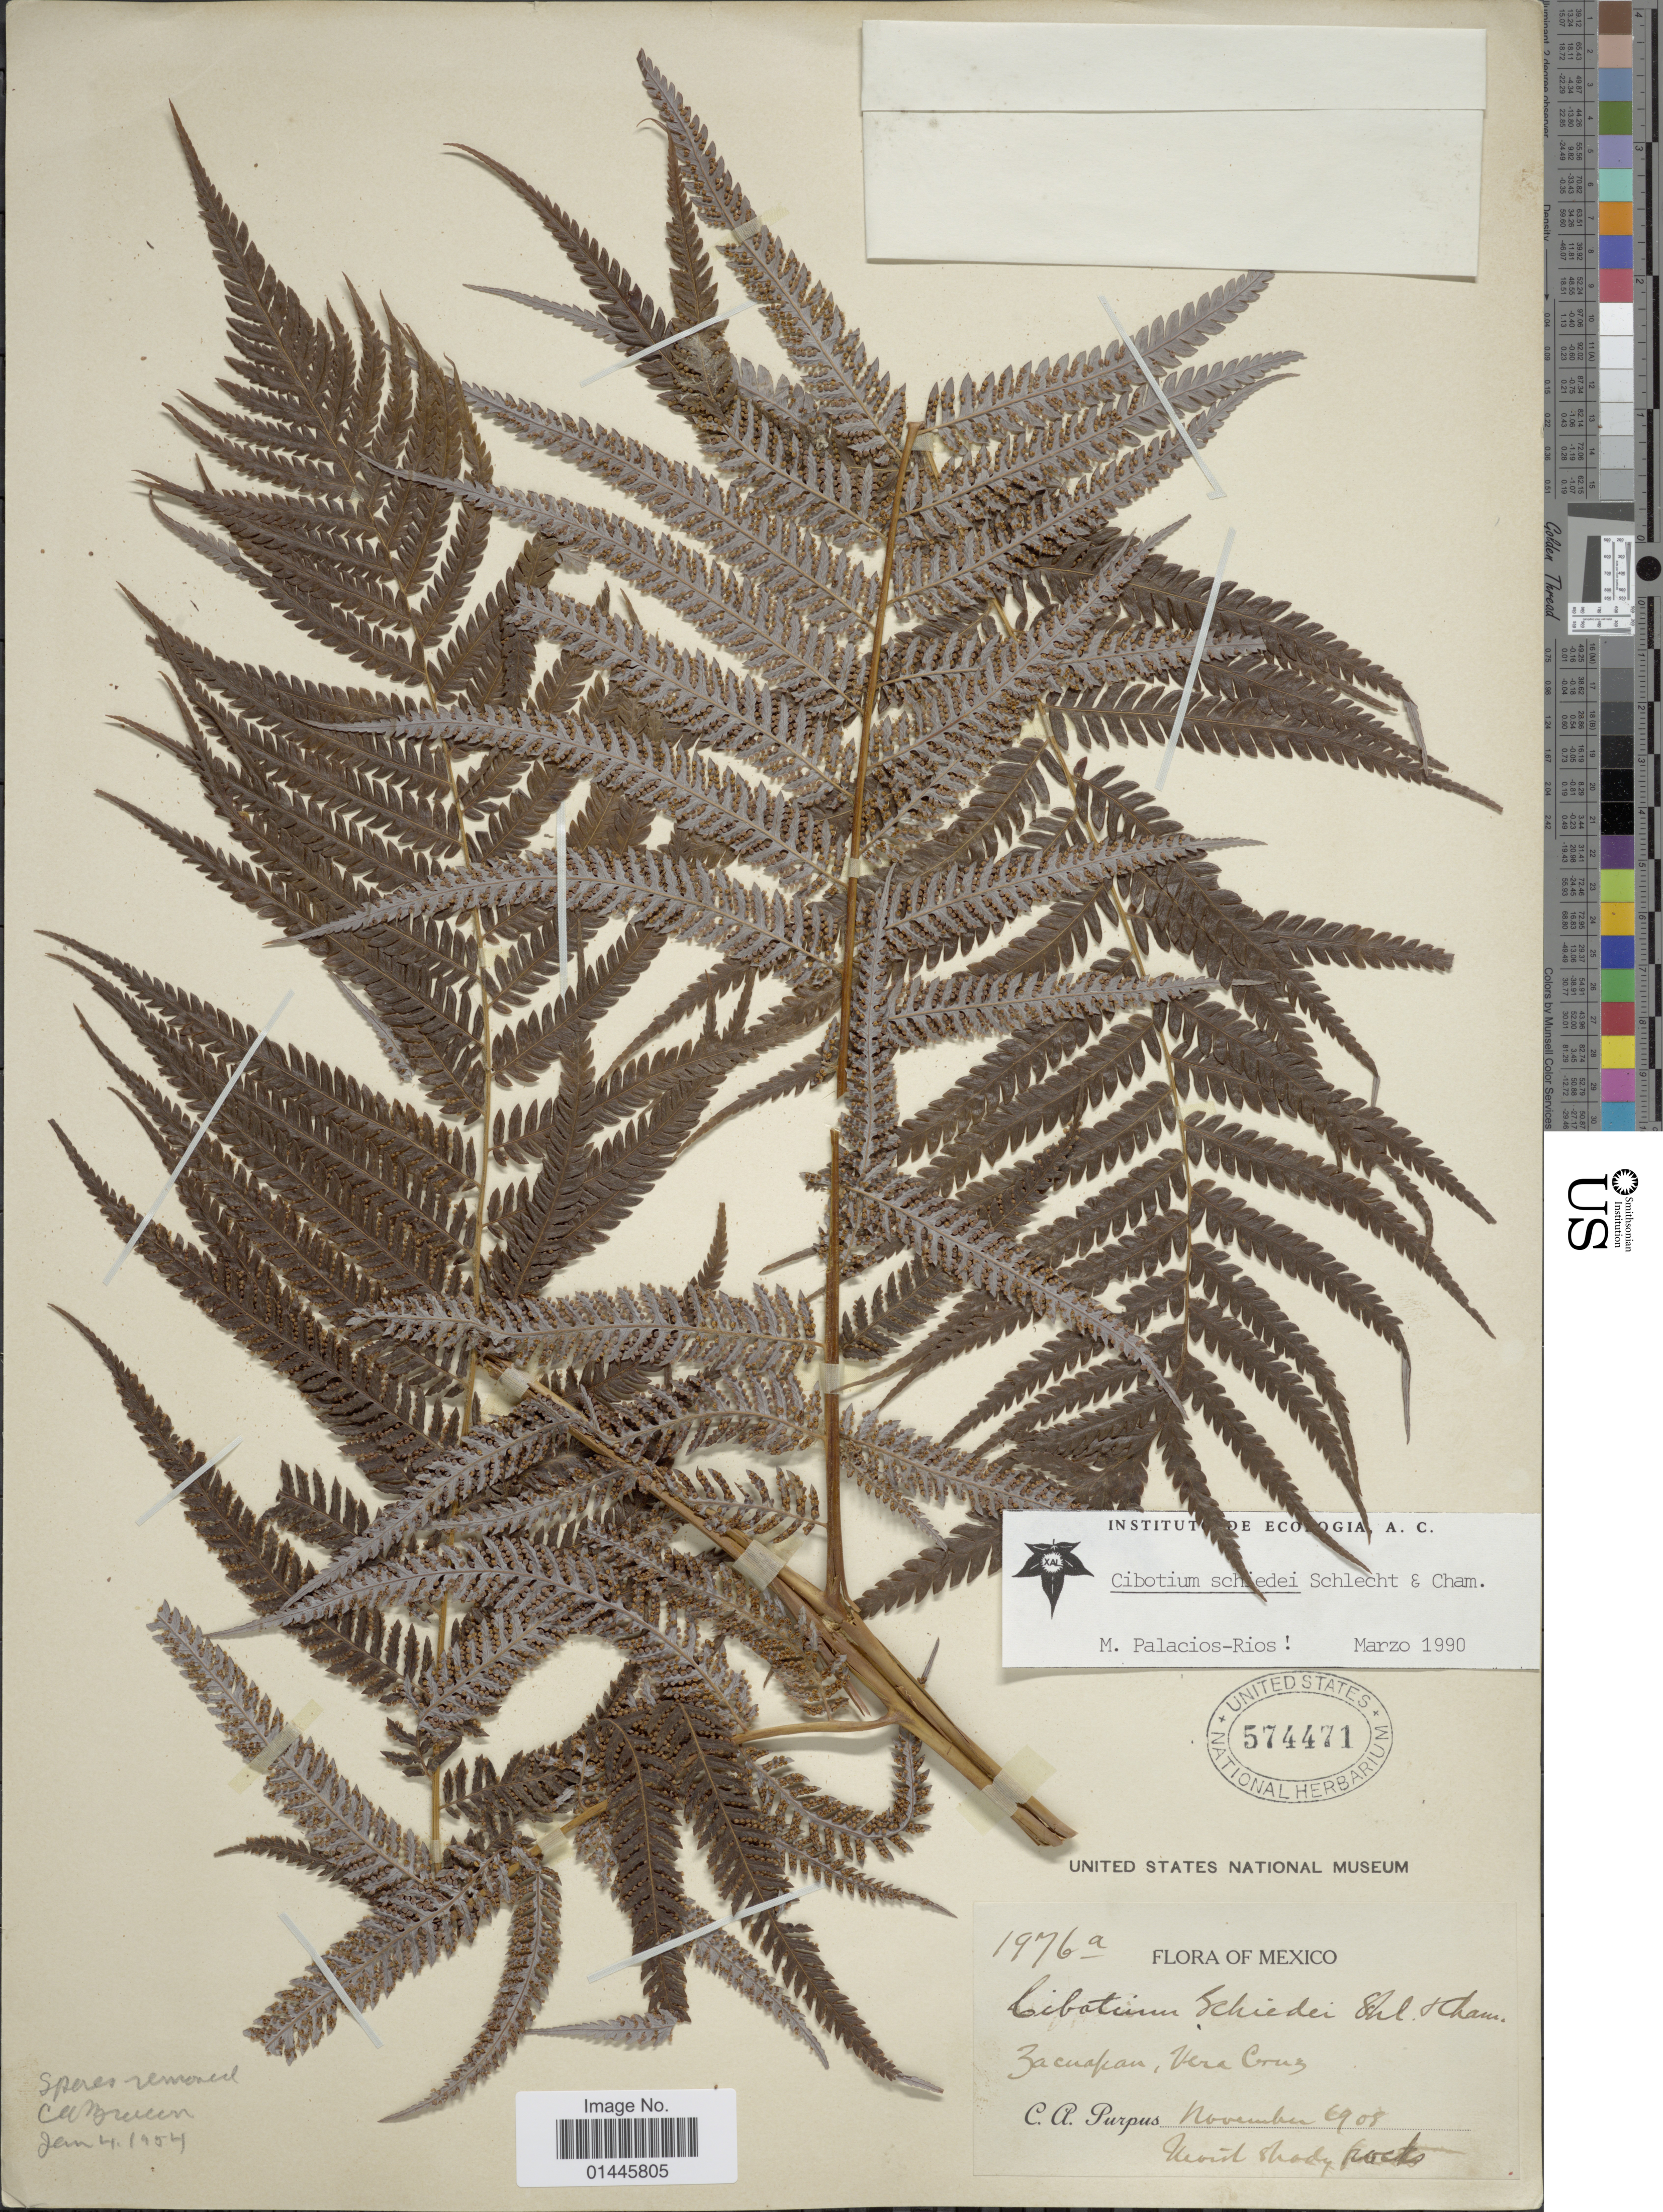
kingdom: Plantae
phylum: Tracheophyta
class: Polypodiopsida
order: Cyatheales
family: Cibotiaceae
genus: Cibotium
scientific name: Cibotium schiedei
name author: Schltdl. & Cham.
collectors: C. A. Purpus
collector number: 1976a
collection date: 1908-11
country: Mexico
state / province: Veracruz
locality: Zacuapan, Vera Cruz.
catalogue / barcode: US 574471